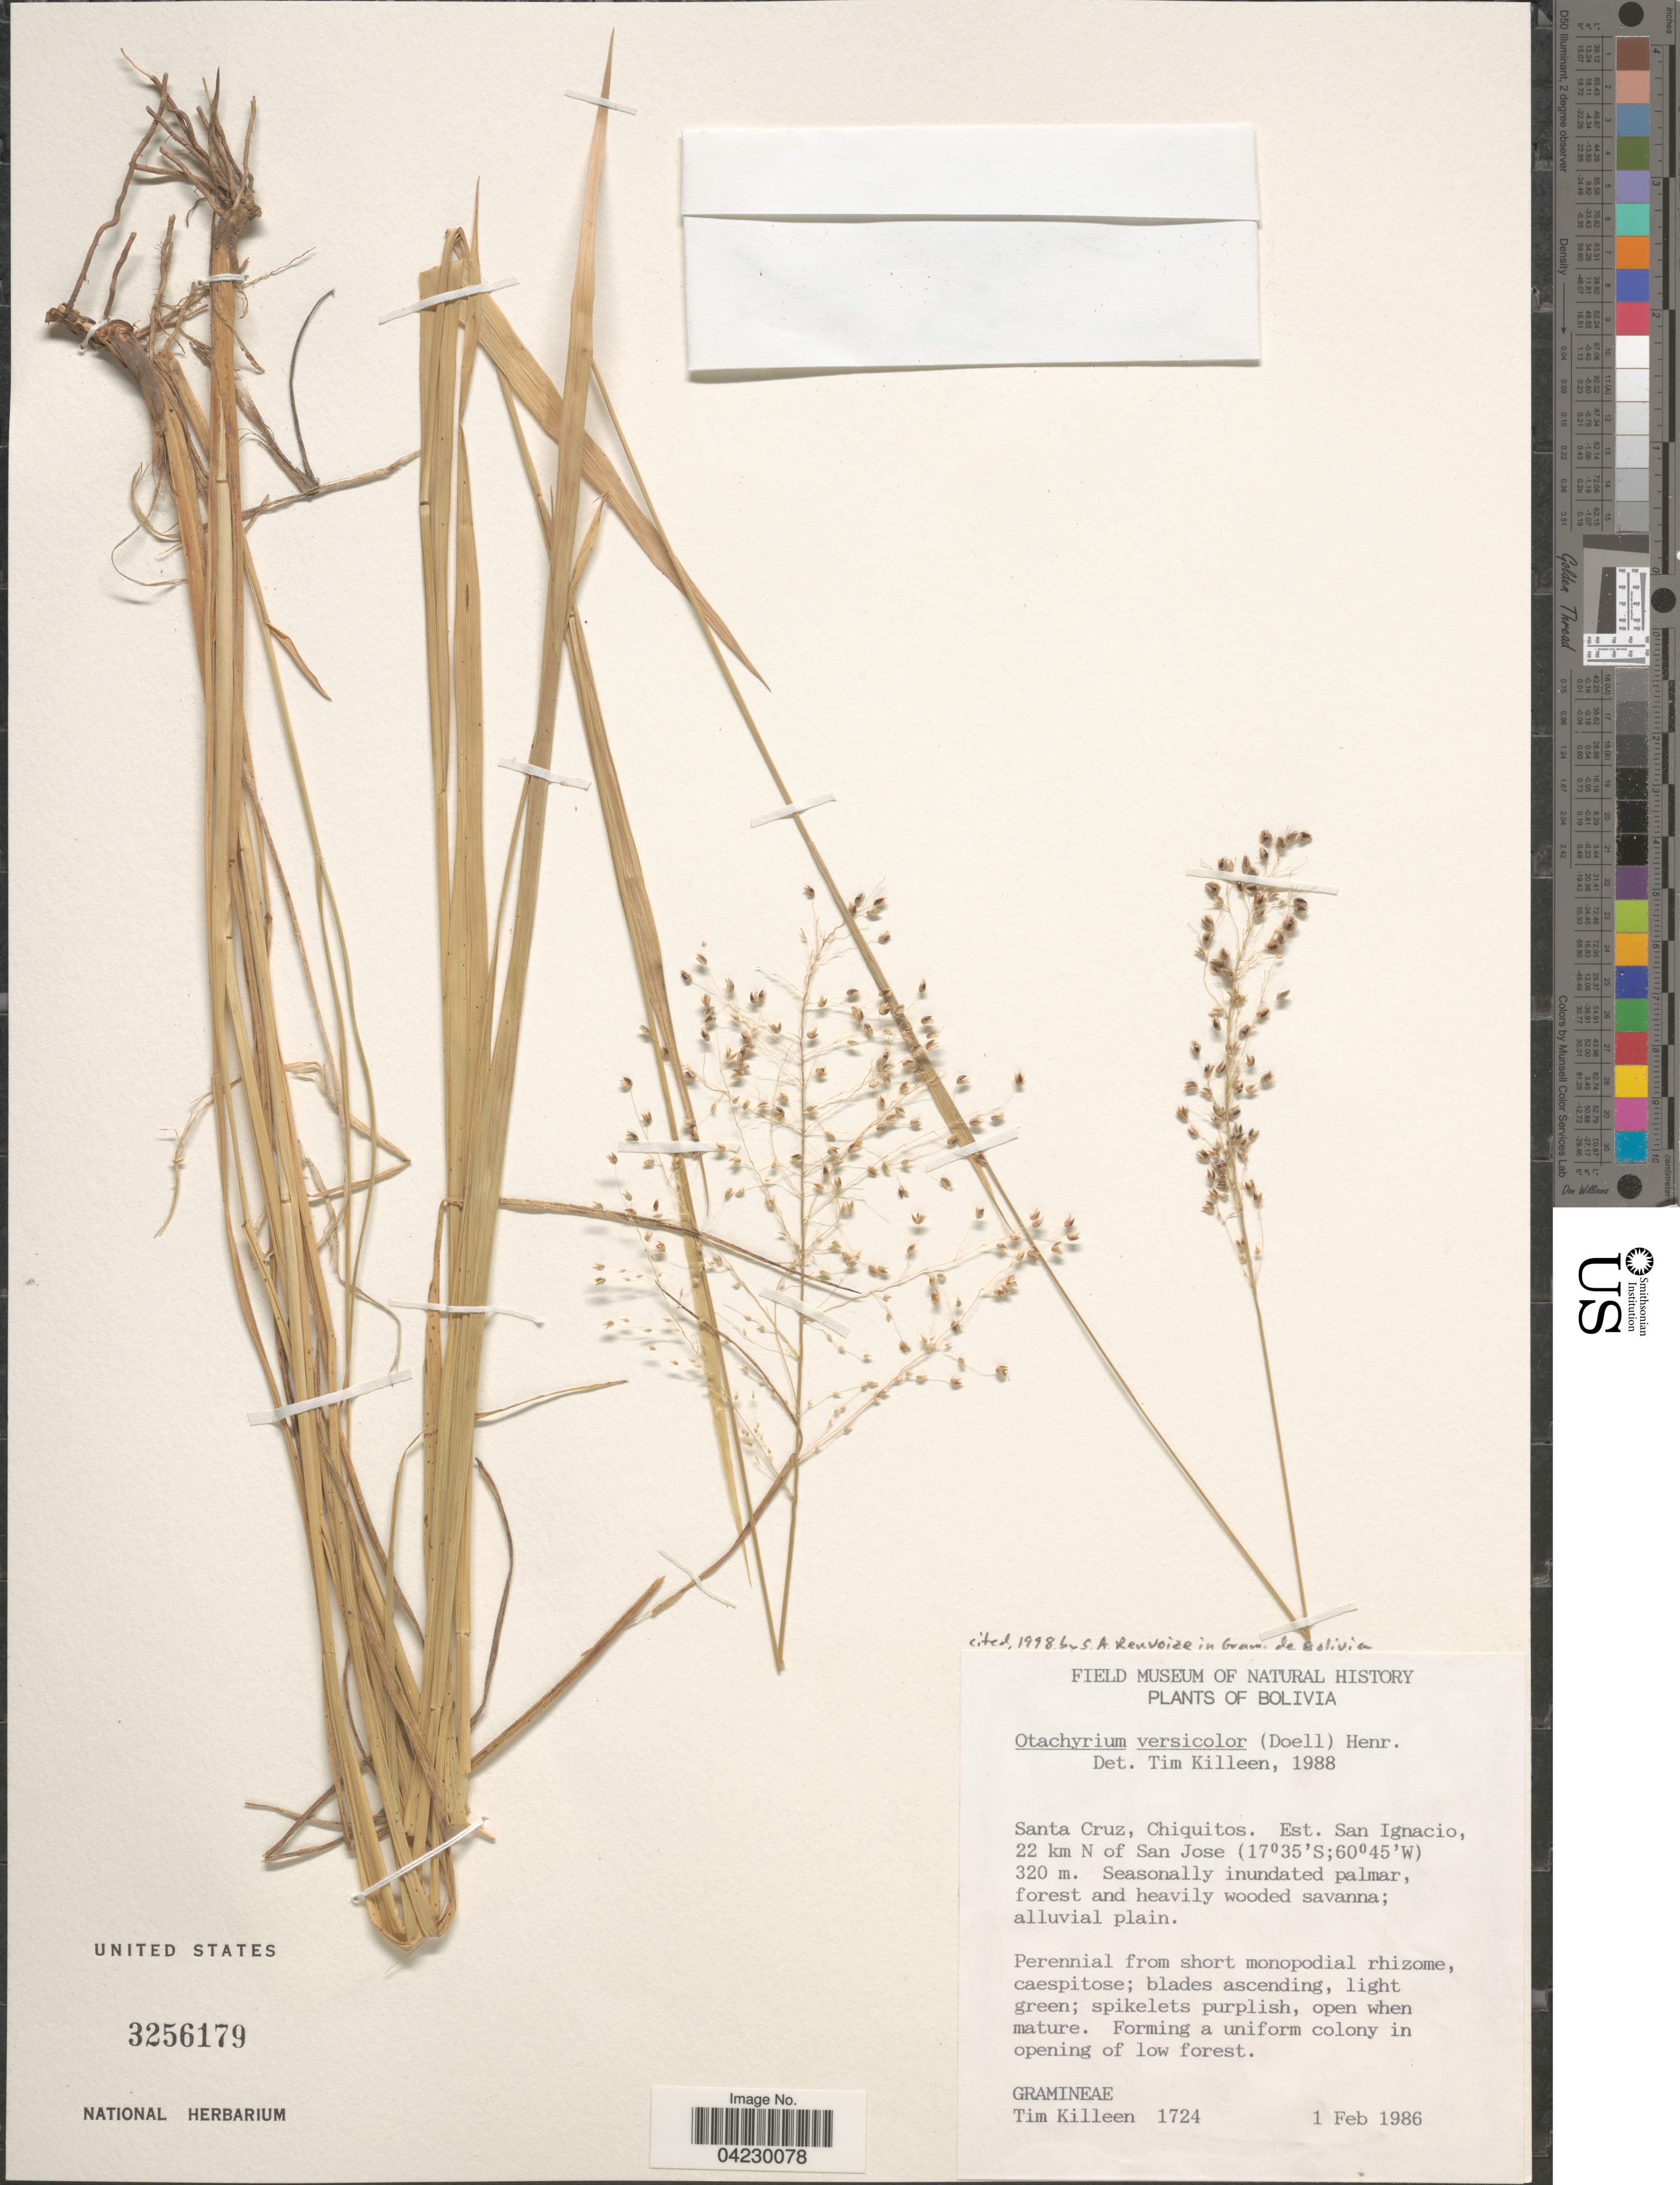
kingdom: Plantae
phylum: Tracheophyta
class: Liliopsida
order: Poales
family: Poaceae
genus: Otachyrium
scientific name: Otachyrium versicolor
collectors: T. J. Killeen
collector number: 1724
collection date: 1986-02-01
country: Bolivia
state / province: Santa Cruz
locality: Chiquitos. Est. San Ignacio, 22 km N of San Jose.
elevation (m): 320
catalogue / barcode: US 3256179